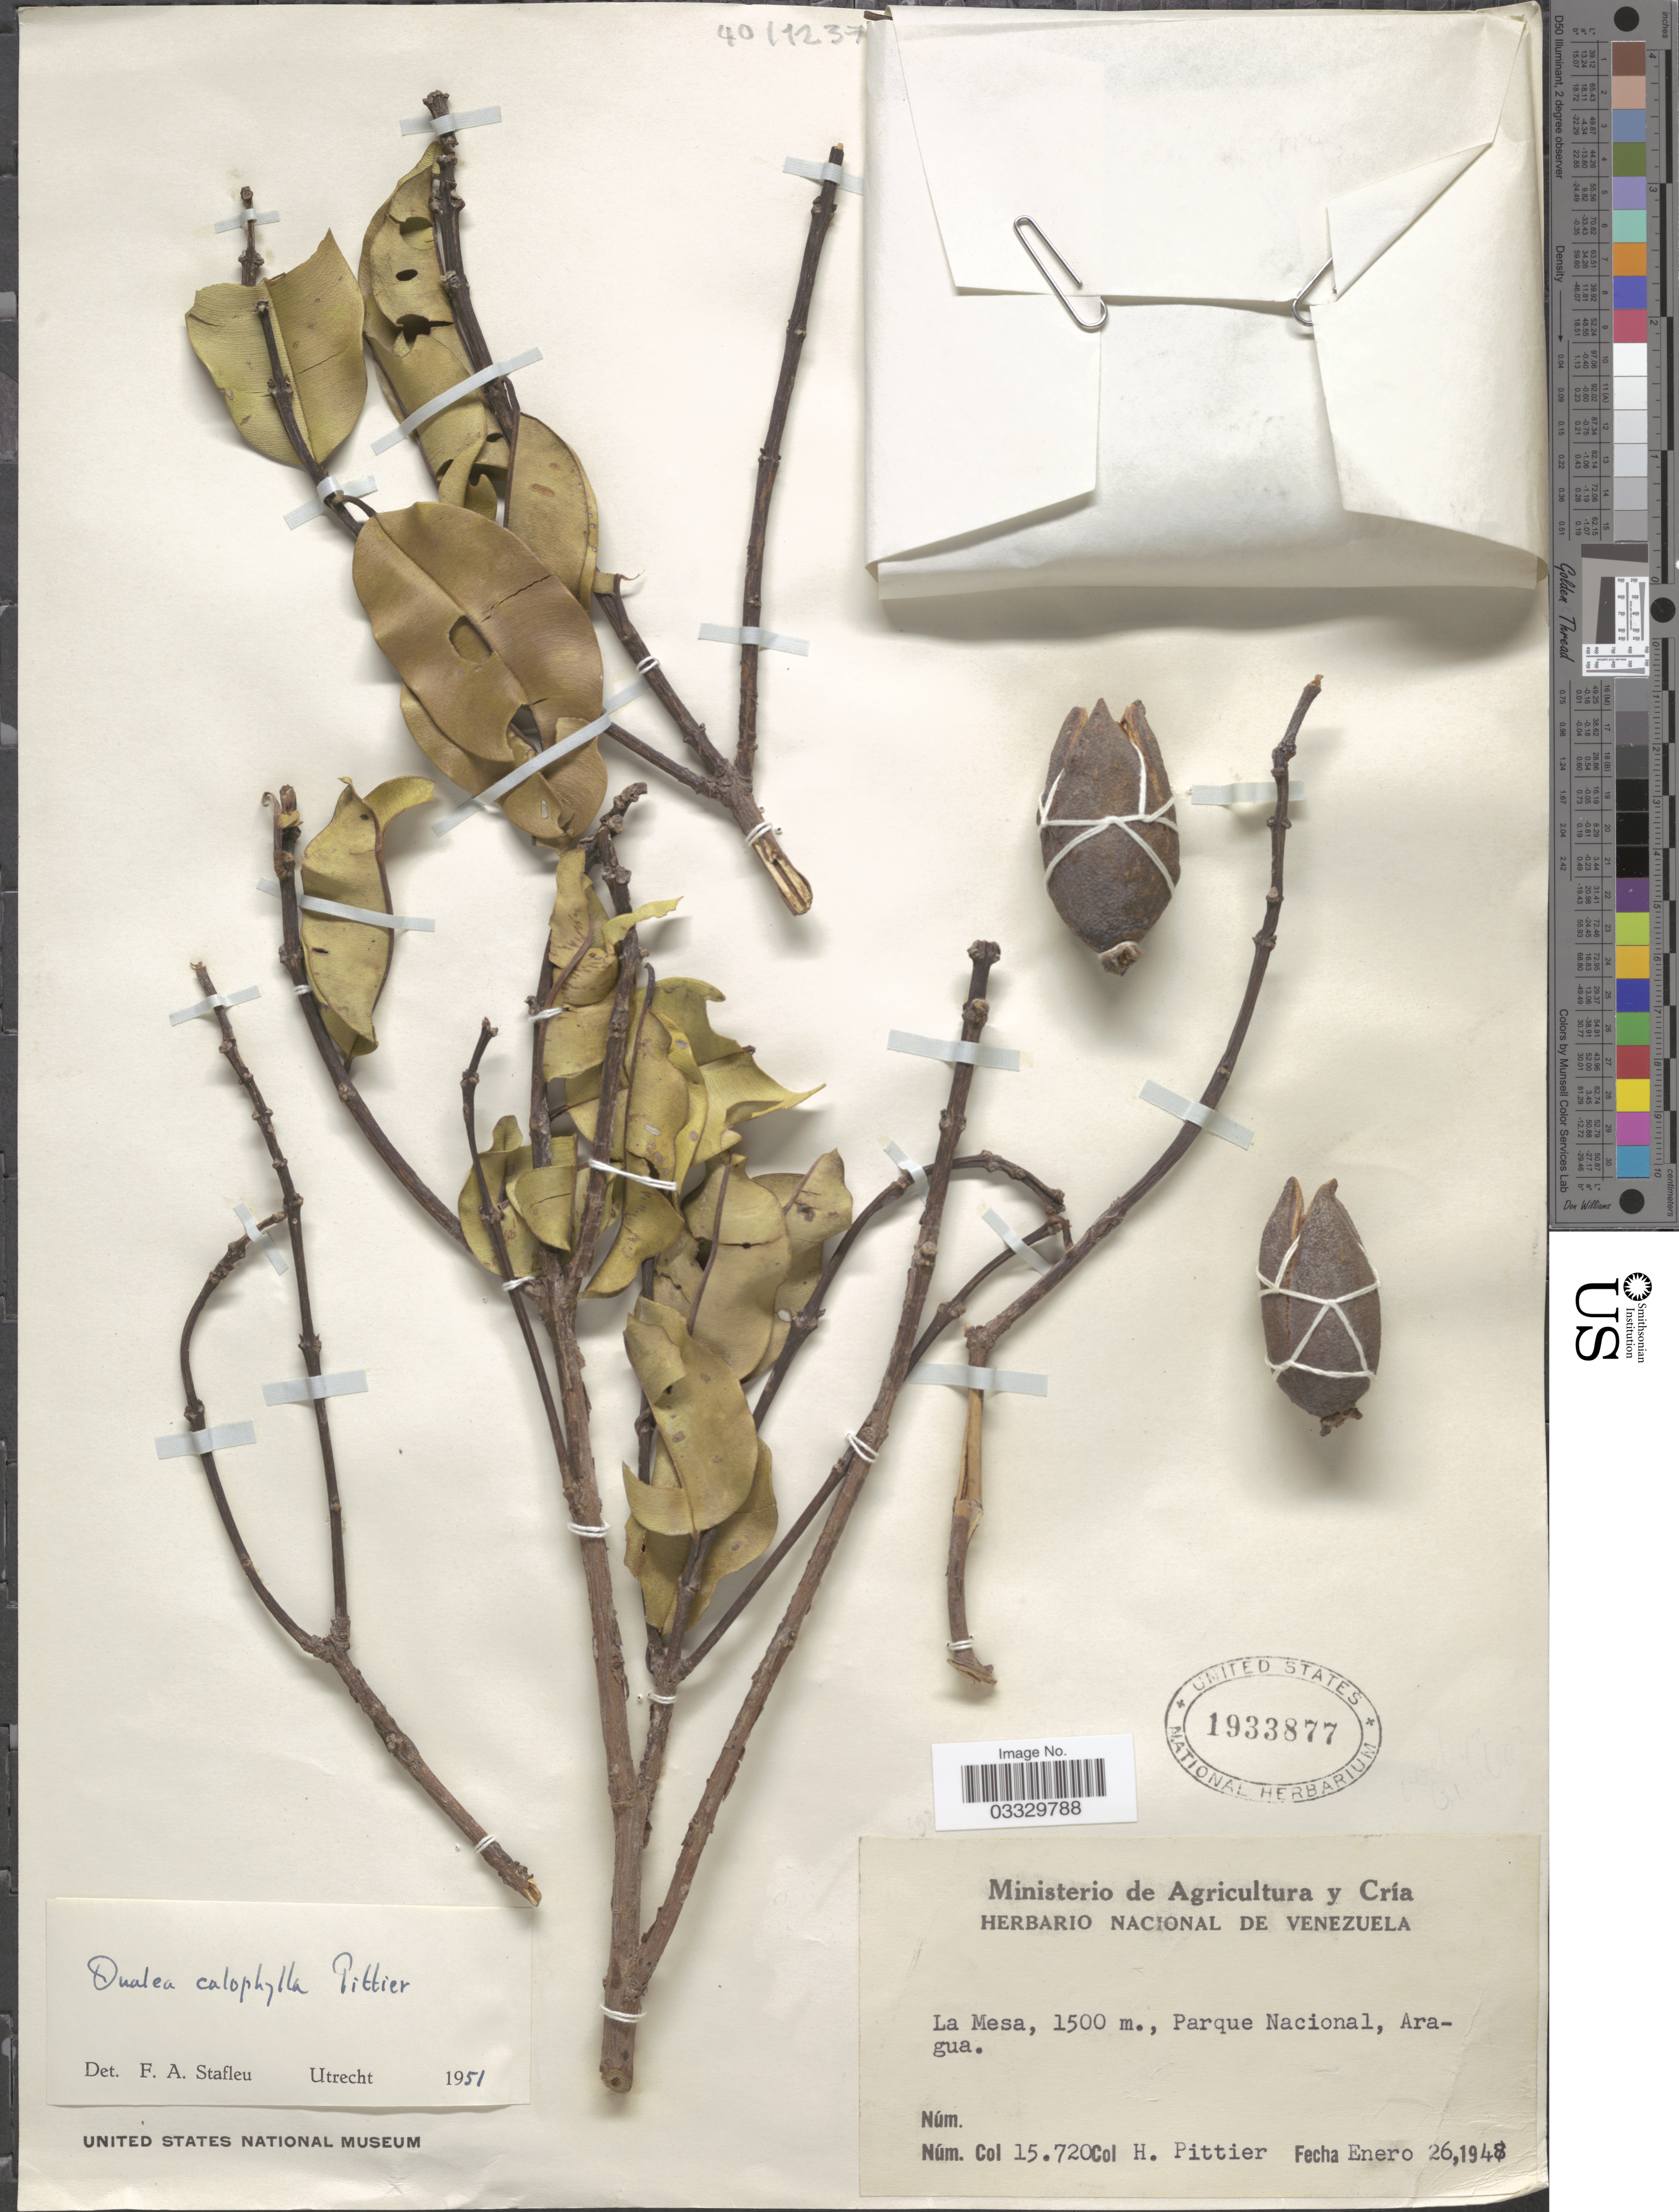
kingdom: Plantae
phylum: Tracheophyta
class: Magnoliopsida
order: Myrtales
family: Vochysiaceae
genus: Qualea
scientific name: Qualea calophylla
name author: Pittier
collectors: H. F. Pittier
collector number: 15720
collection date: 1948-01-26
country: Venezuela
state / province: Aragua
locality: La Mesa. Parque Nacional.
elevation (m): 1500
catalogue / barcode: US 1933877